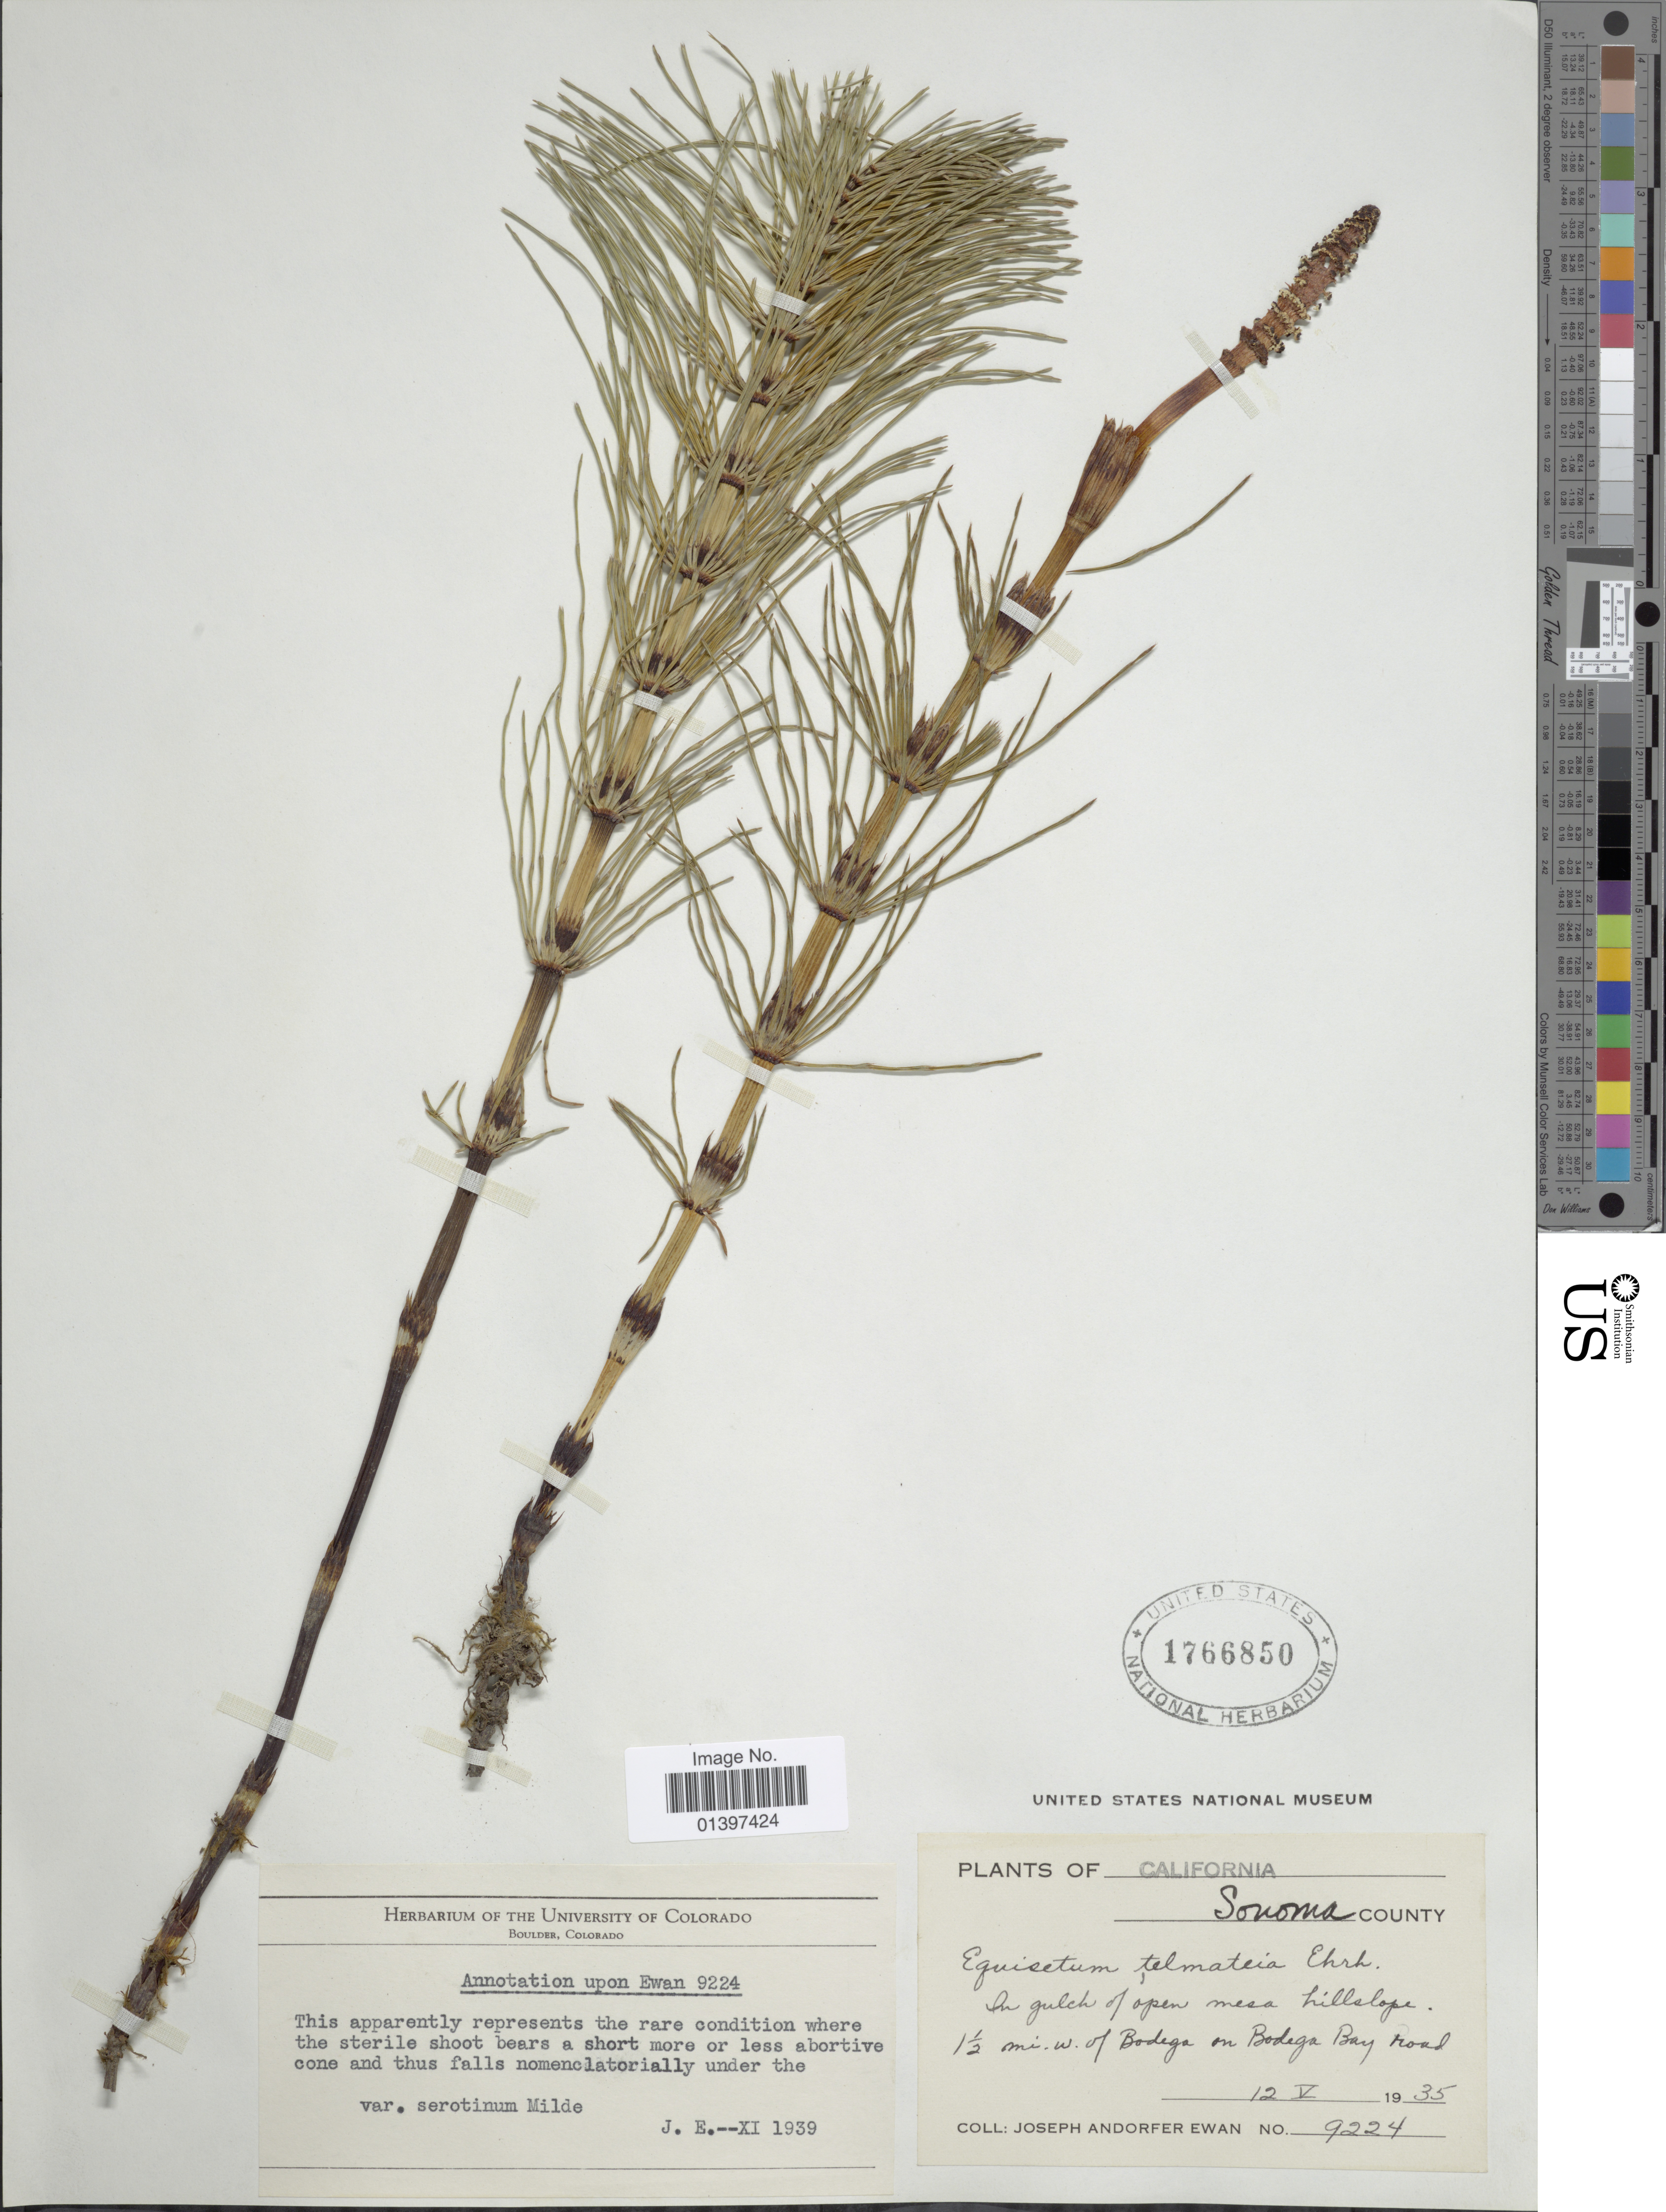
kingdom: Plantae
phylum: Tracheophyta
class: Polypodiopsida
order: Equisetales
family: Equisetaceae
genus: Equisetum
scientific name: Equisetum telmateia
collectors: J. A. Ewan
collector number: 9224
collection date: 1935-05-12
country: United States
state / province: California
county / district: Sonoma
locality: Sonoma County, in gulch of open mesa hillslope, 1½ mi. w. of Bodega Bay road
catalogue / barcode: US 1766850